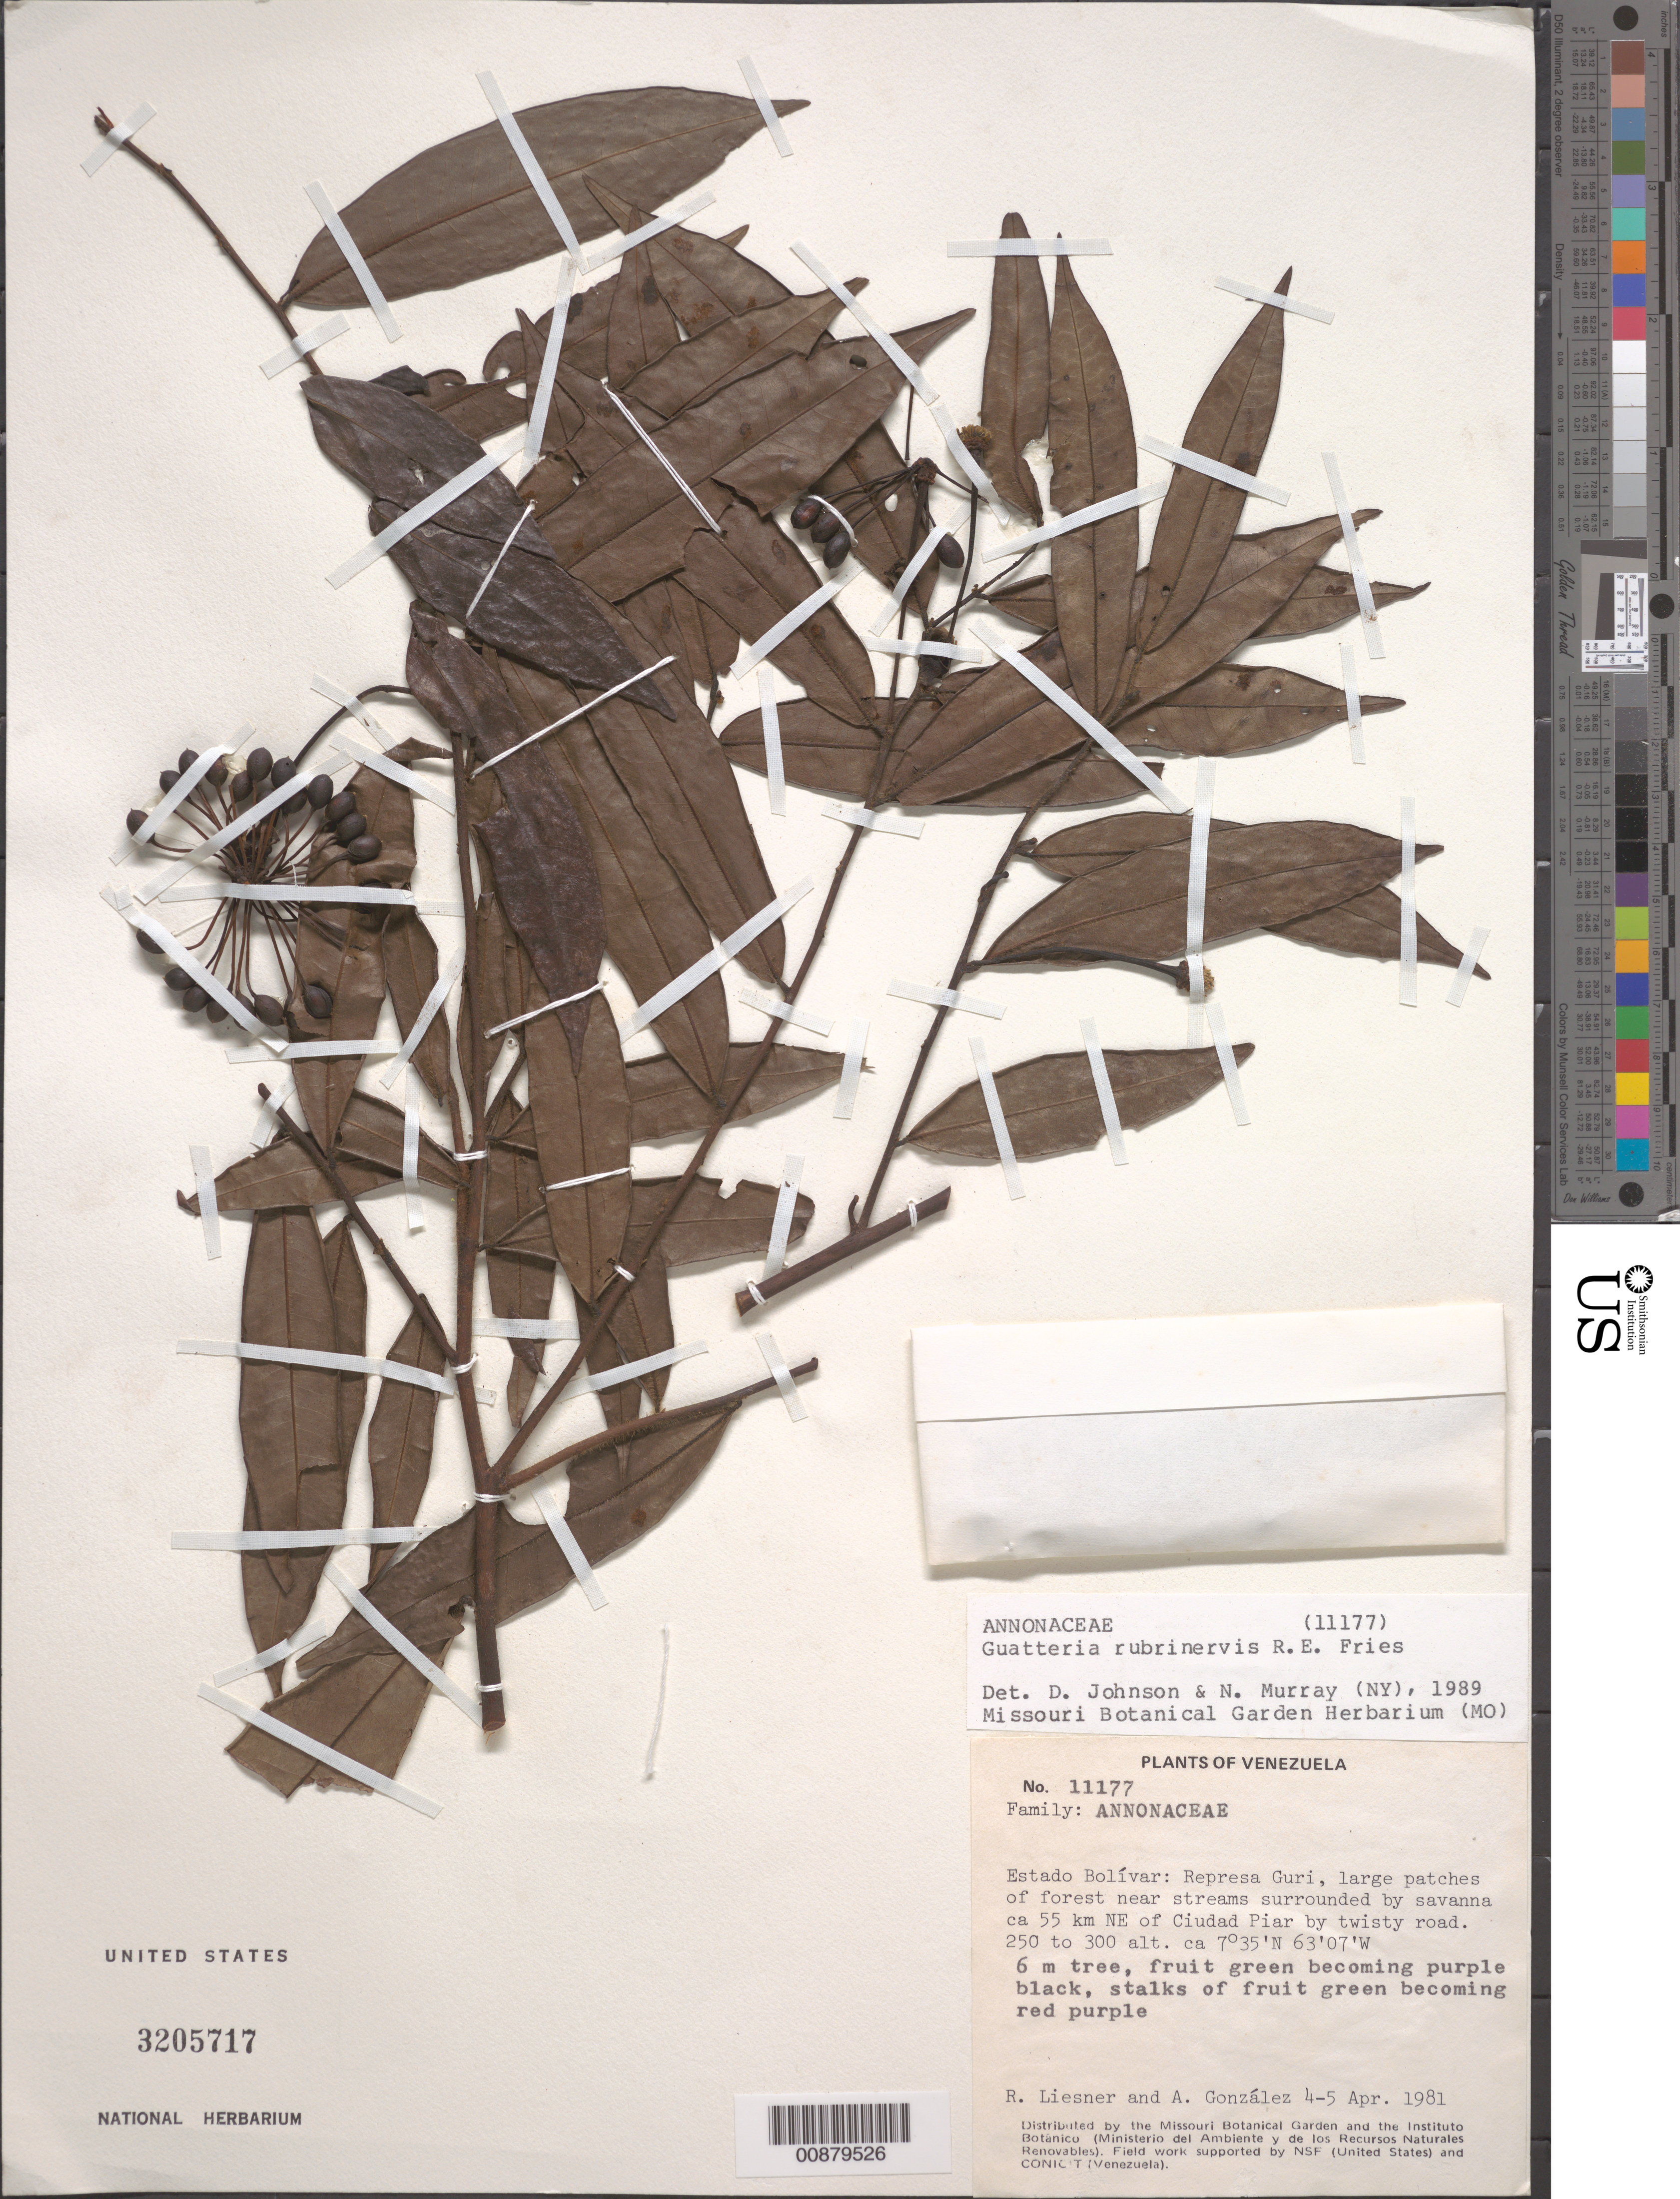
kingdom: Plantae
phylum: Tracheophyta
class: Magnoliopsida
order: Magnoliales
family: Annonaceae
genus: Guatteria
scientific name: Guatteria rubrinervis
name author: R.E. Fr.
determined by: Johnson, D. M.; Murray, N. A.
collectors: R. L. Liesner & A. C. González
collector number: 11177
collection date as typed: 4-Apr-81 to 5-Apr-81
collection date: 1981-04-04/1981-04-05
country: Venezuela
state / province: Bolívar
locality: Represa Guri, ca 55 km NE of Ciudad Piar by twisty road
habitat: Large patches of forest near streams surrounded by savanna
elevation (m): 250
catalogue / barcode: US 3205717